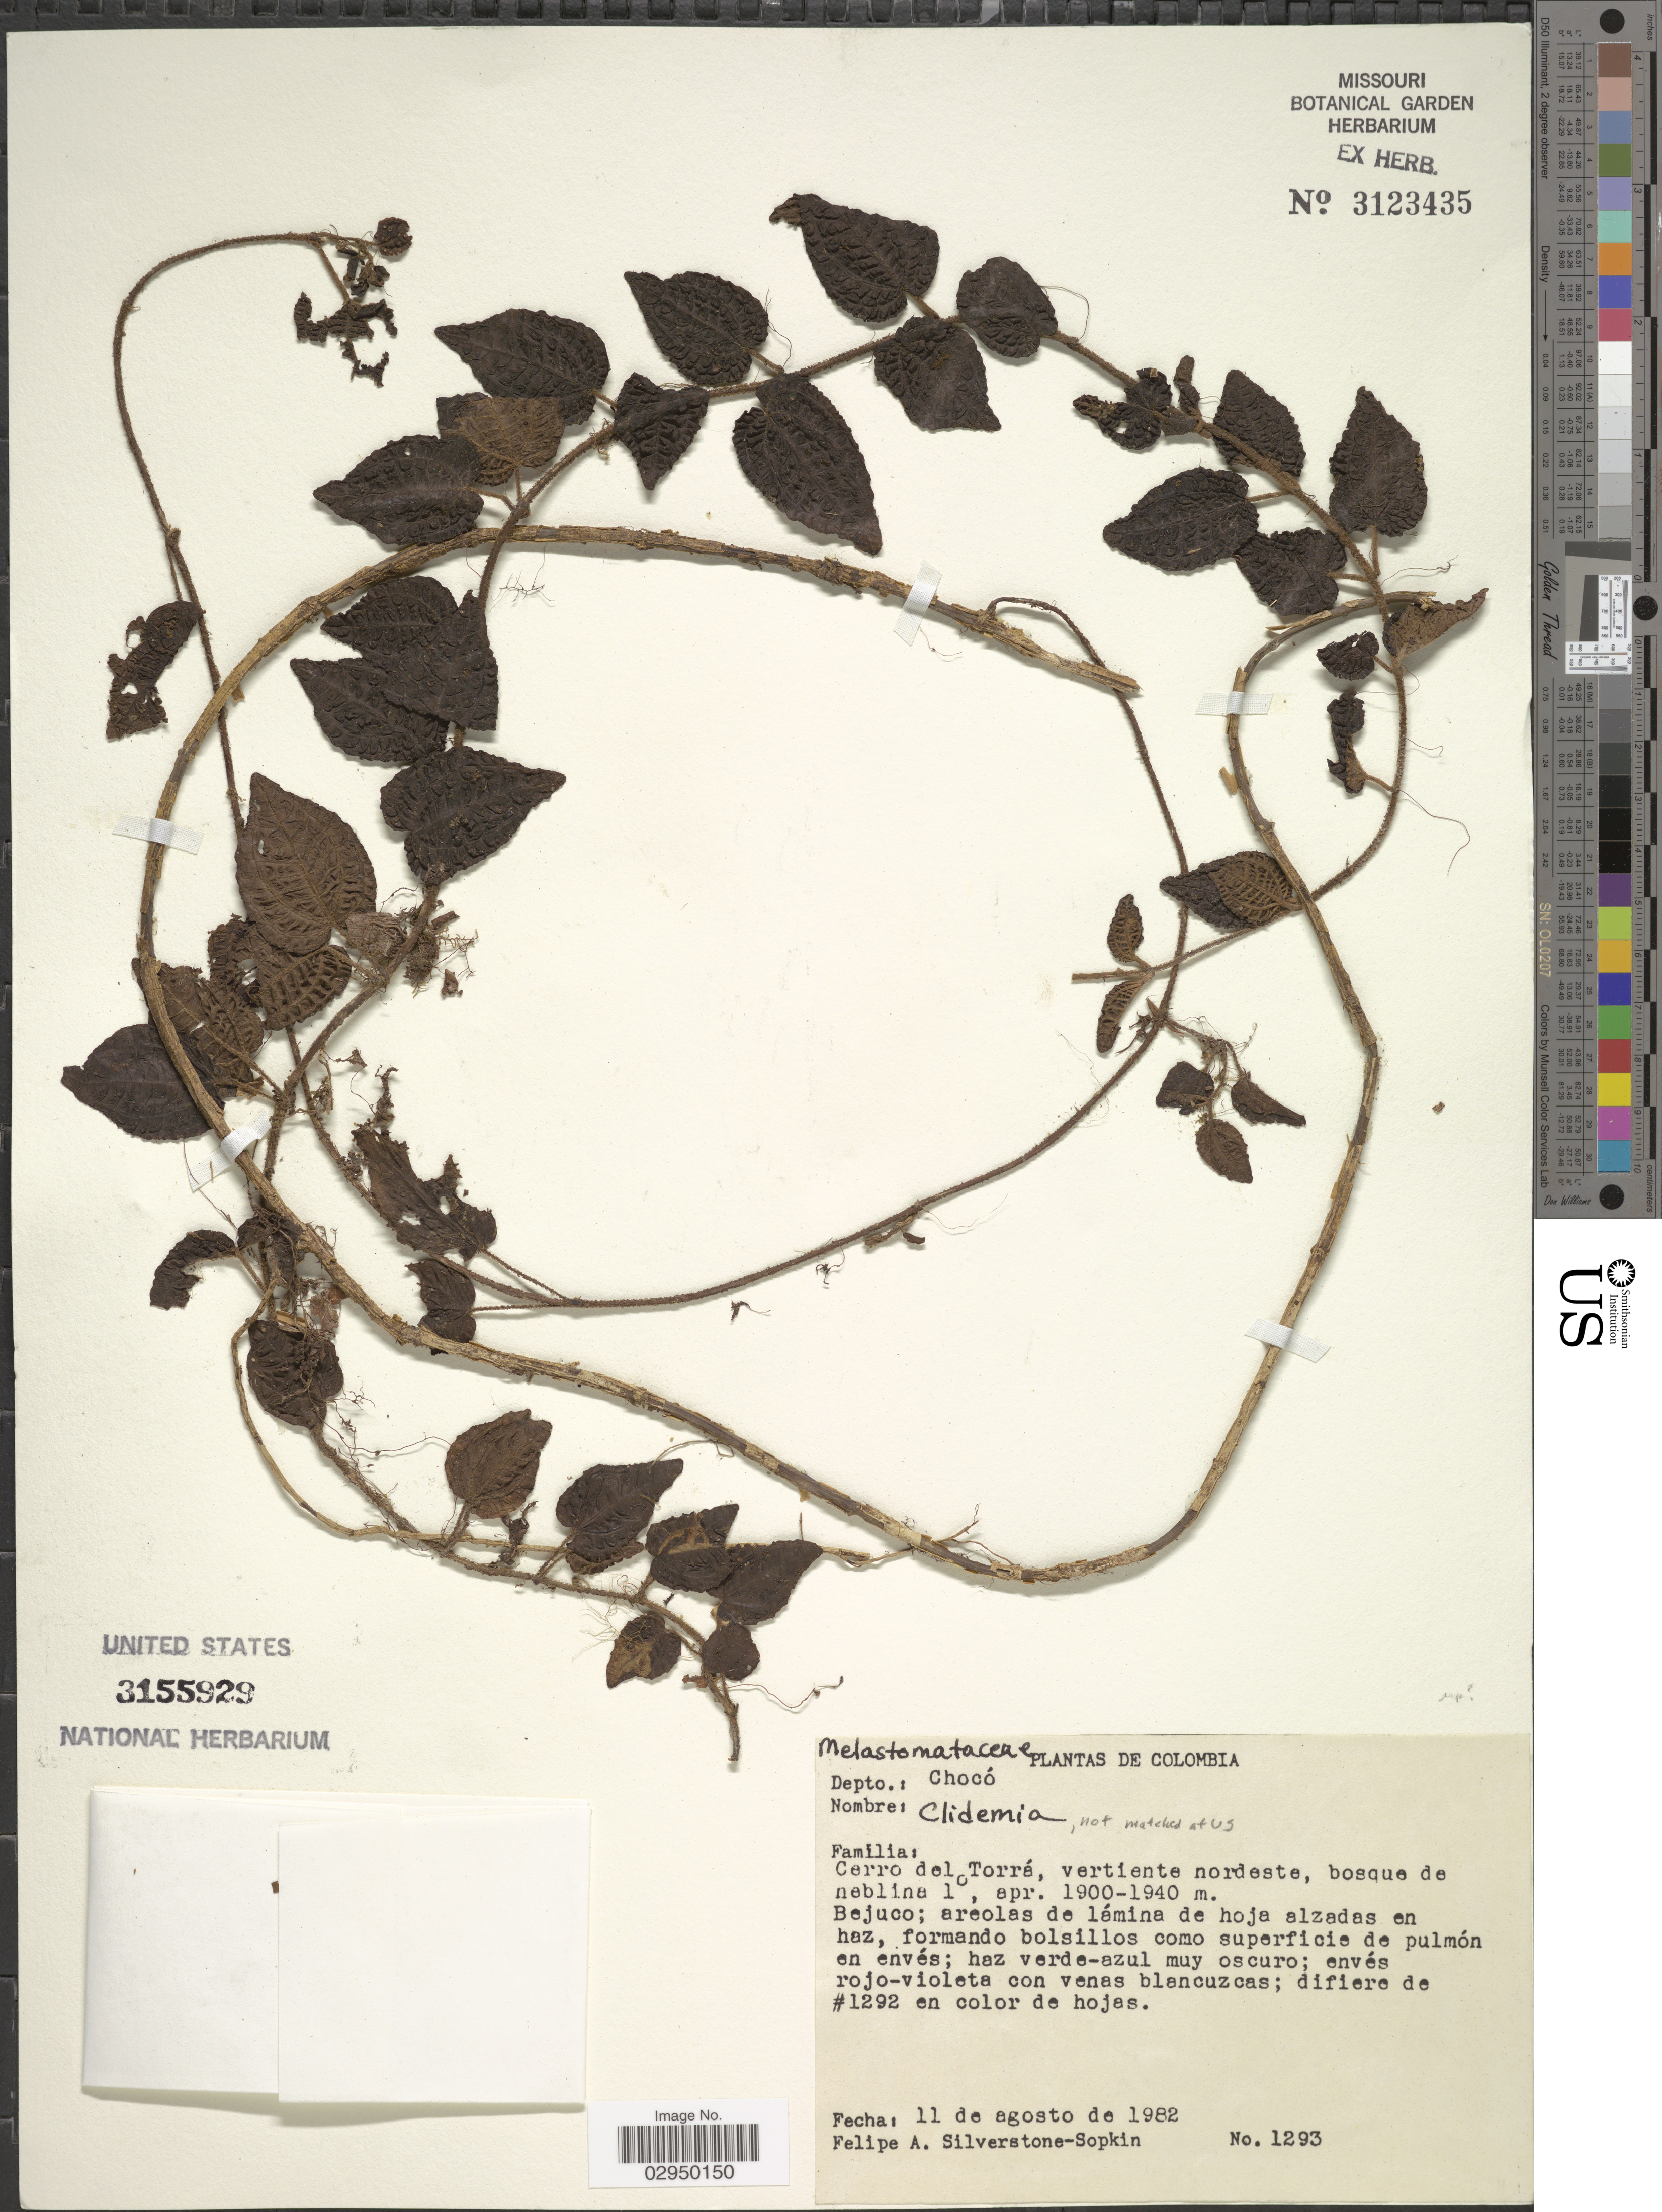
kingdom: Plantae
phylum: Tracheophyta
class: Magnoliopsida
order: Myrtales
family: Melastomataceae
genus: Miconia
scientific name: Miconia urticoides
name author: Triana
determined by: Posada- Herrera, F. M.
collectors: P. A. Silverstone-Sopkin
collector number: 1293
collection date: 1982-08-11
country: Colombia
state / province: Chocó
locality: Depto.: Chocó. Cerro del Torrá, vertiente nordeste.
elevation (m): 1900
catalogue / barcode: US 3155929